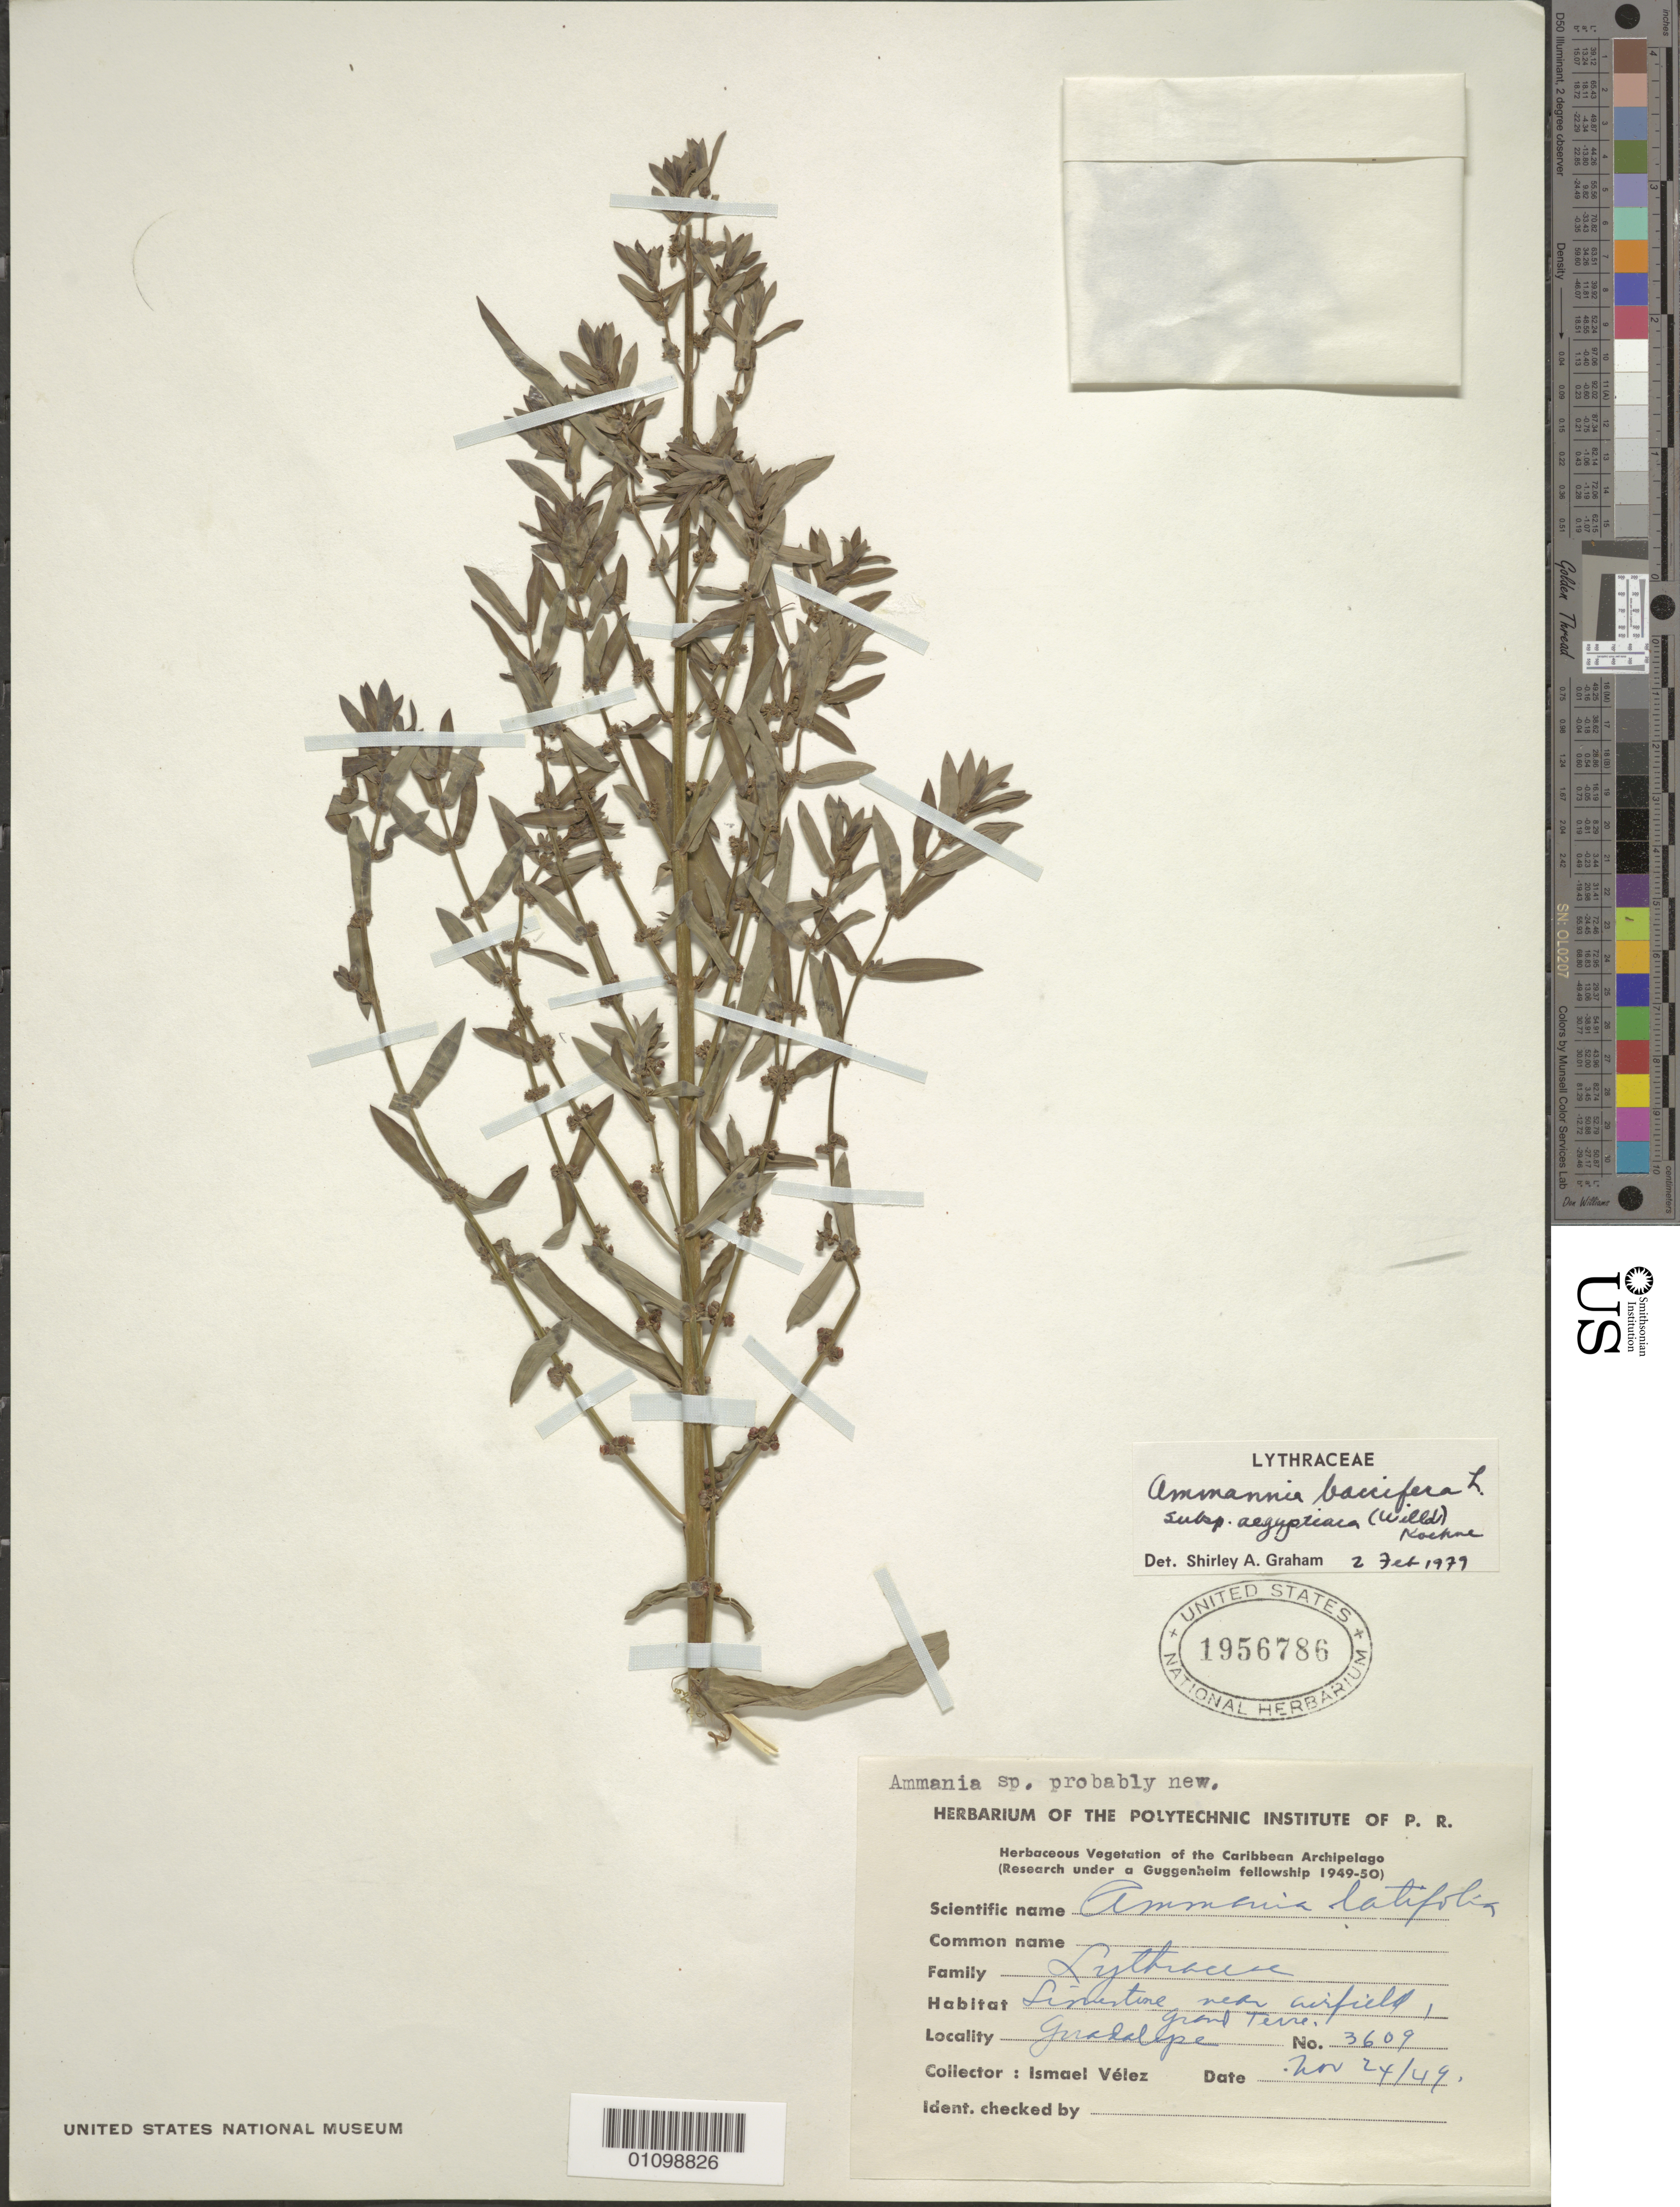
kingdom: Plantae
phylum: Tracheophyta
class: Magnoliopsida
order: Myrtales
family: Lythraceae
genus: Ammannia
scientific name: Ammannia baccifera subsp. aegyptiaca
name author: (Willd.) Koehne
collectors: I. Velez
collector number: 3609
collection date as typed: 24 Nov 1949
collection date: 1949-11-24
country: Guadeloupe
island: Grande Terre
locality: Limestone near airfield.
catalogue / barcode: US 1956786